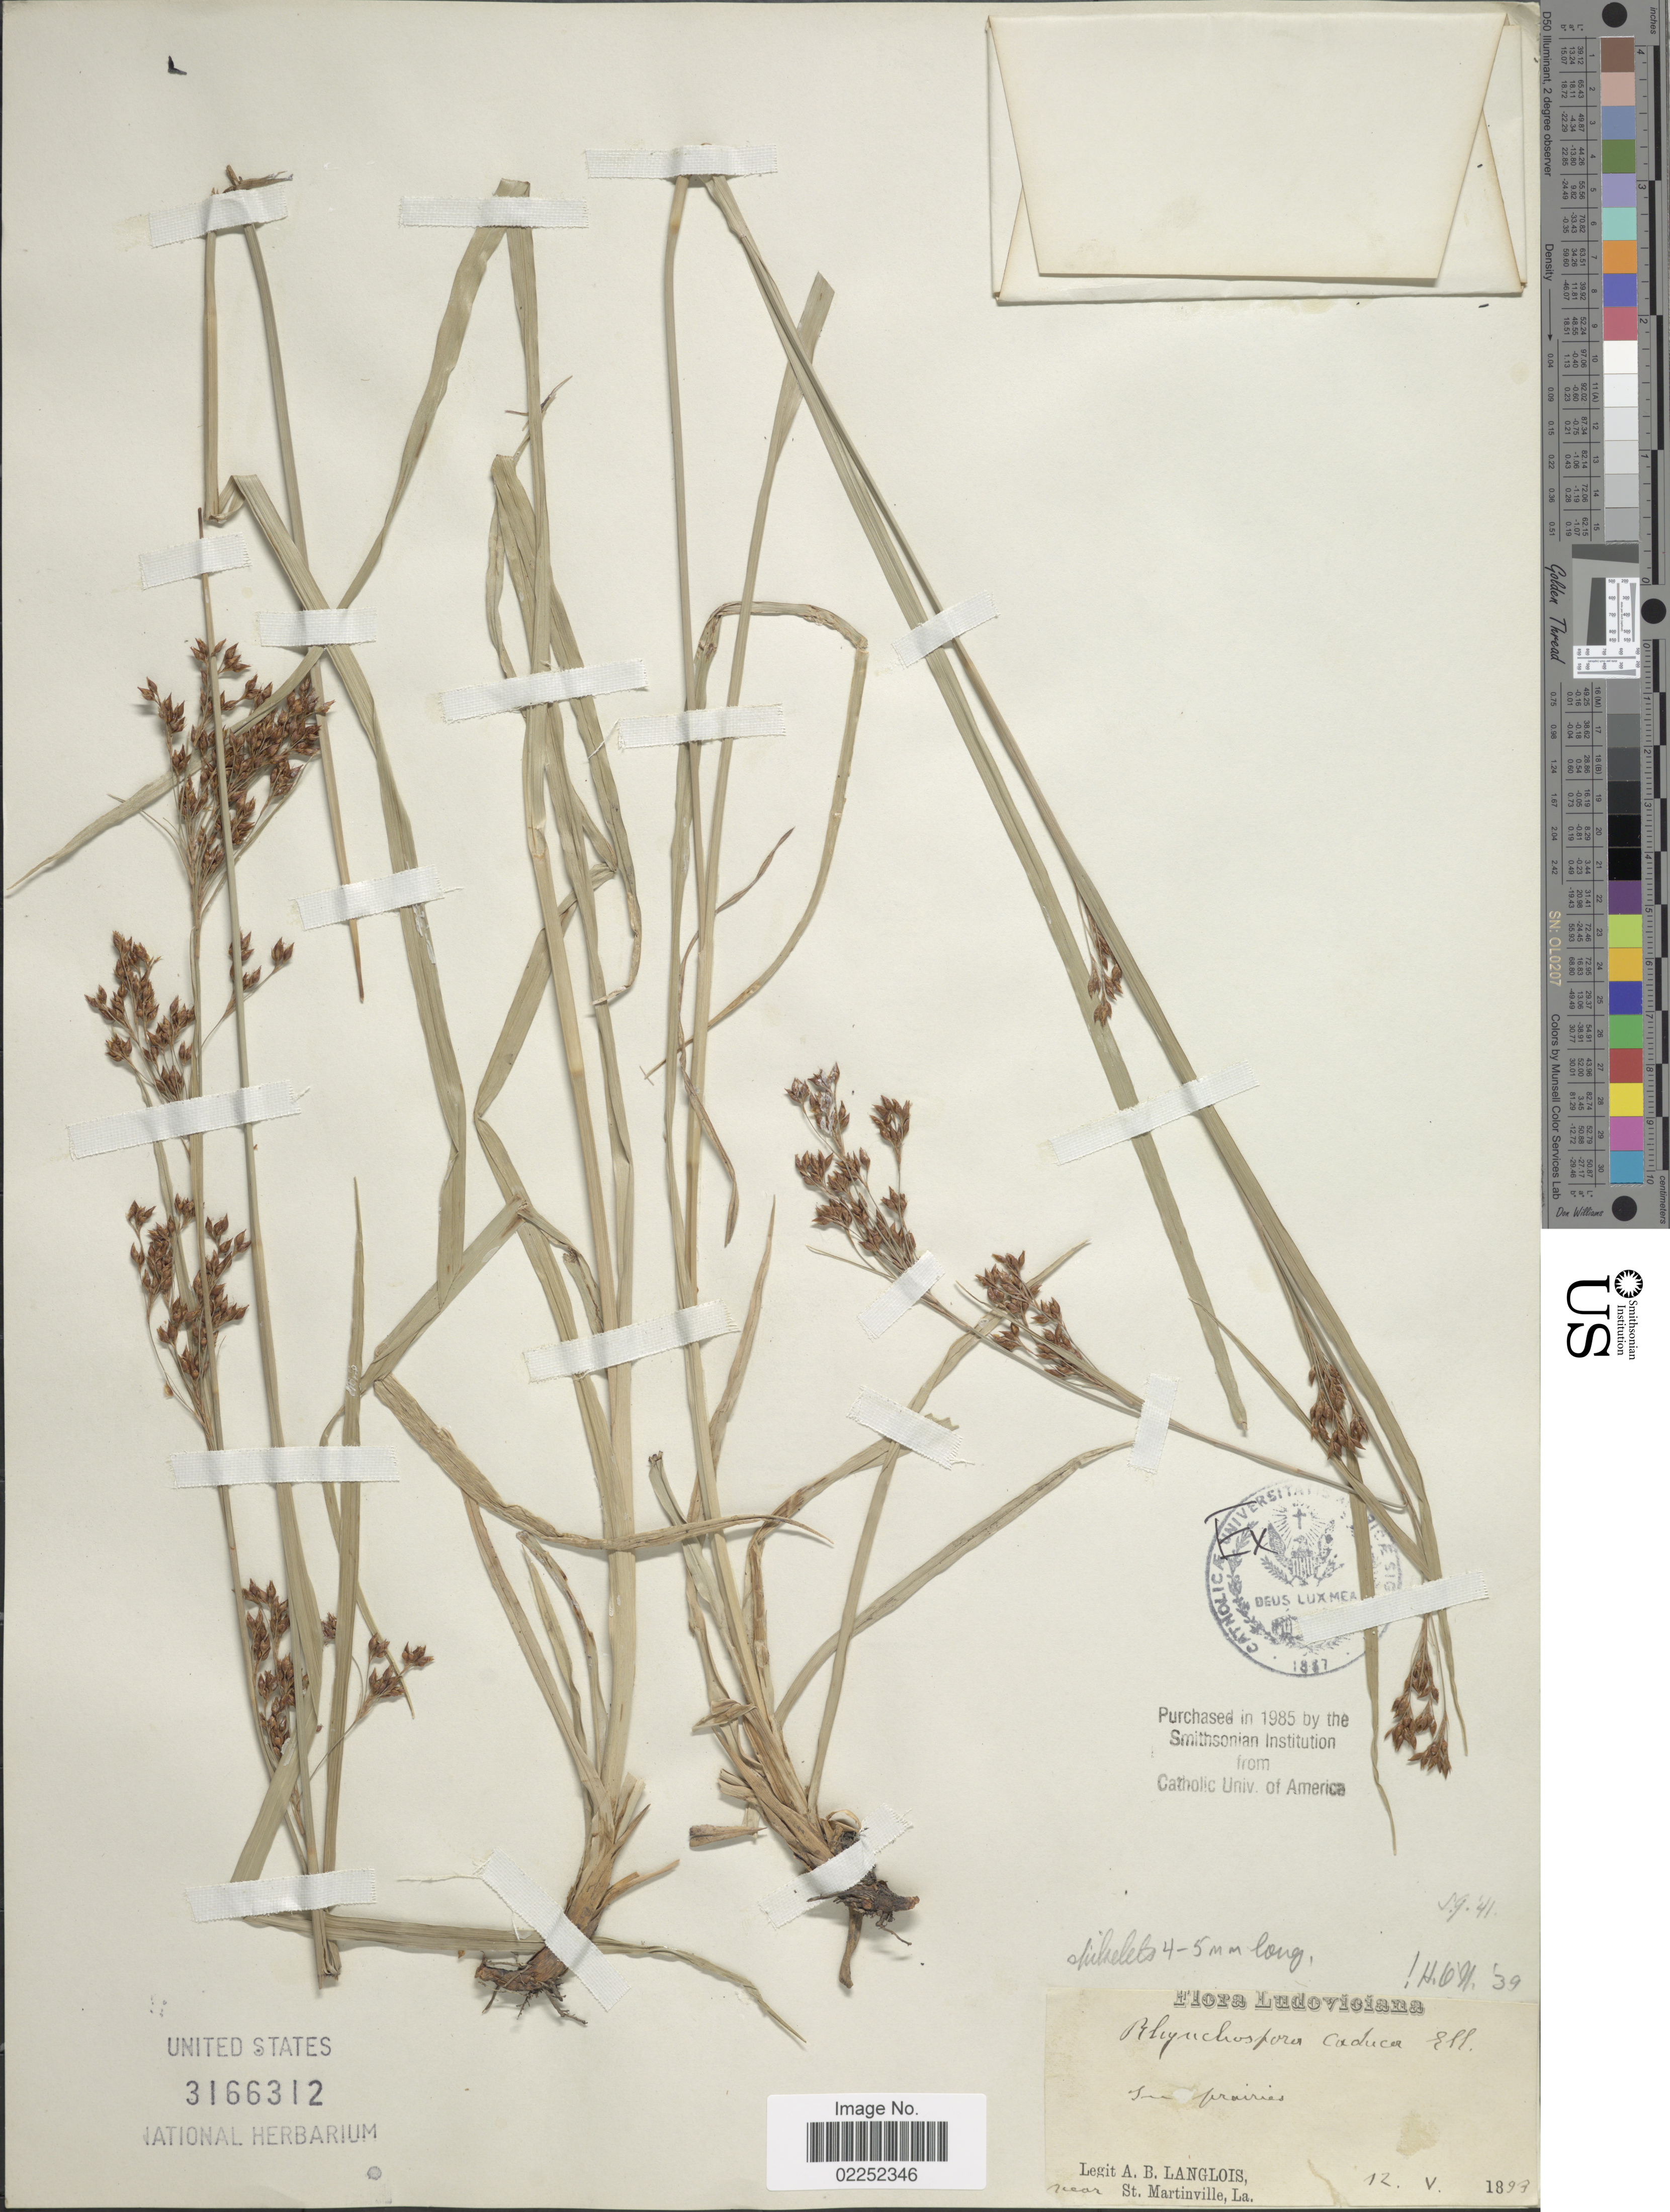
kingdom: Plantae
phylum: Tracheophyta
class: Liliopsida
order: Poales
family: Cyperaceae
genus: Rhynchospora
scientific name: Rhynchospora caduca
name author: Elliott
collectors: A. Langlois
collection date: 1893-05-12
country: United States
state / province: Louisiana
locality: Ludoviciana, near St. Martinville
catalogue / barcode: US 3166312